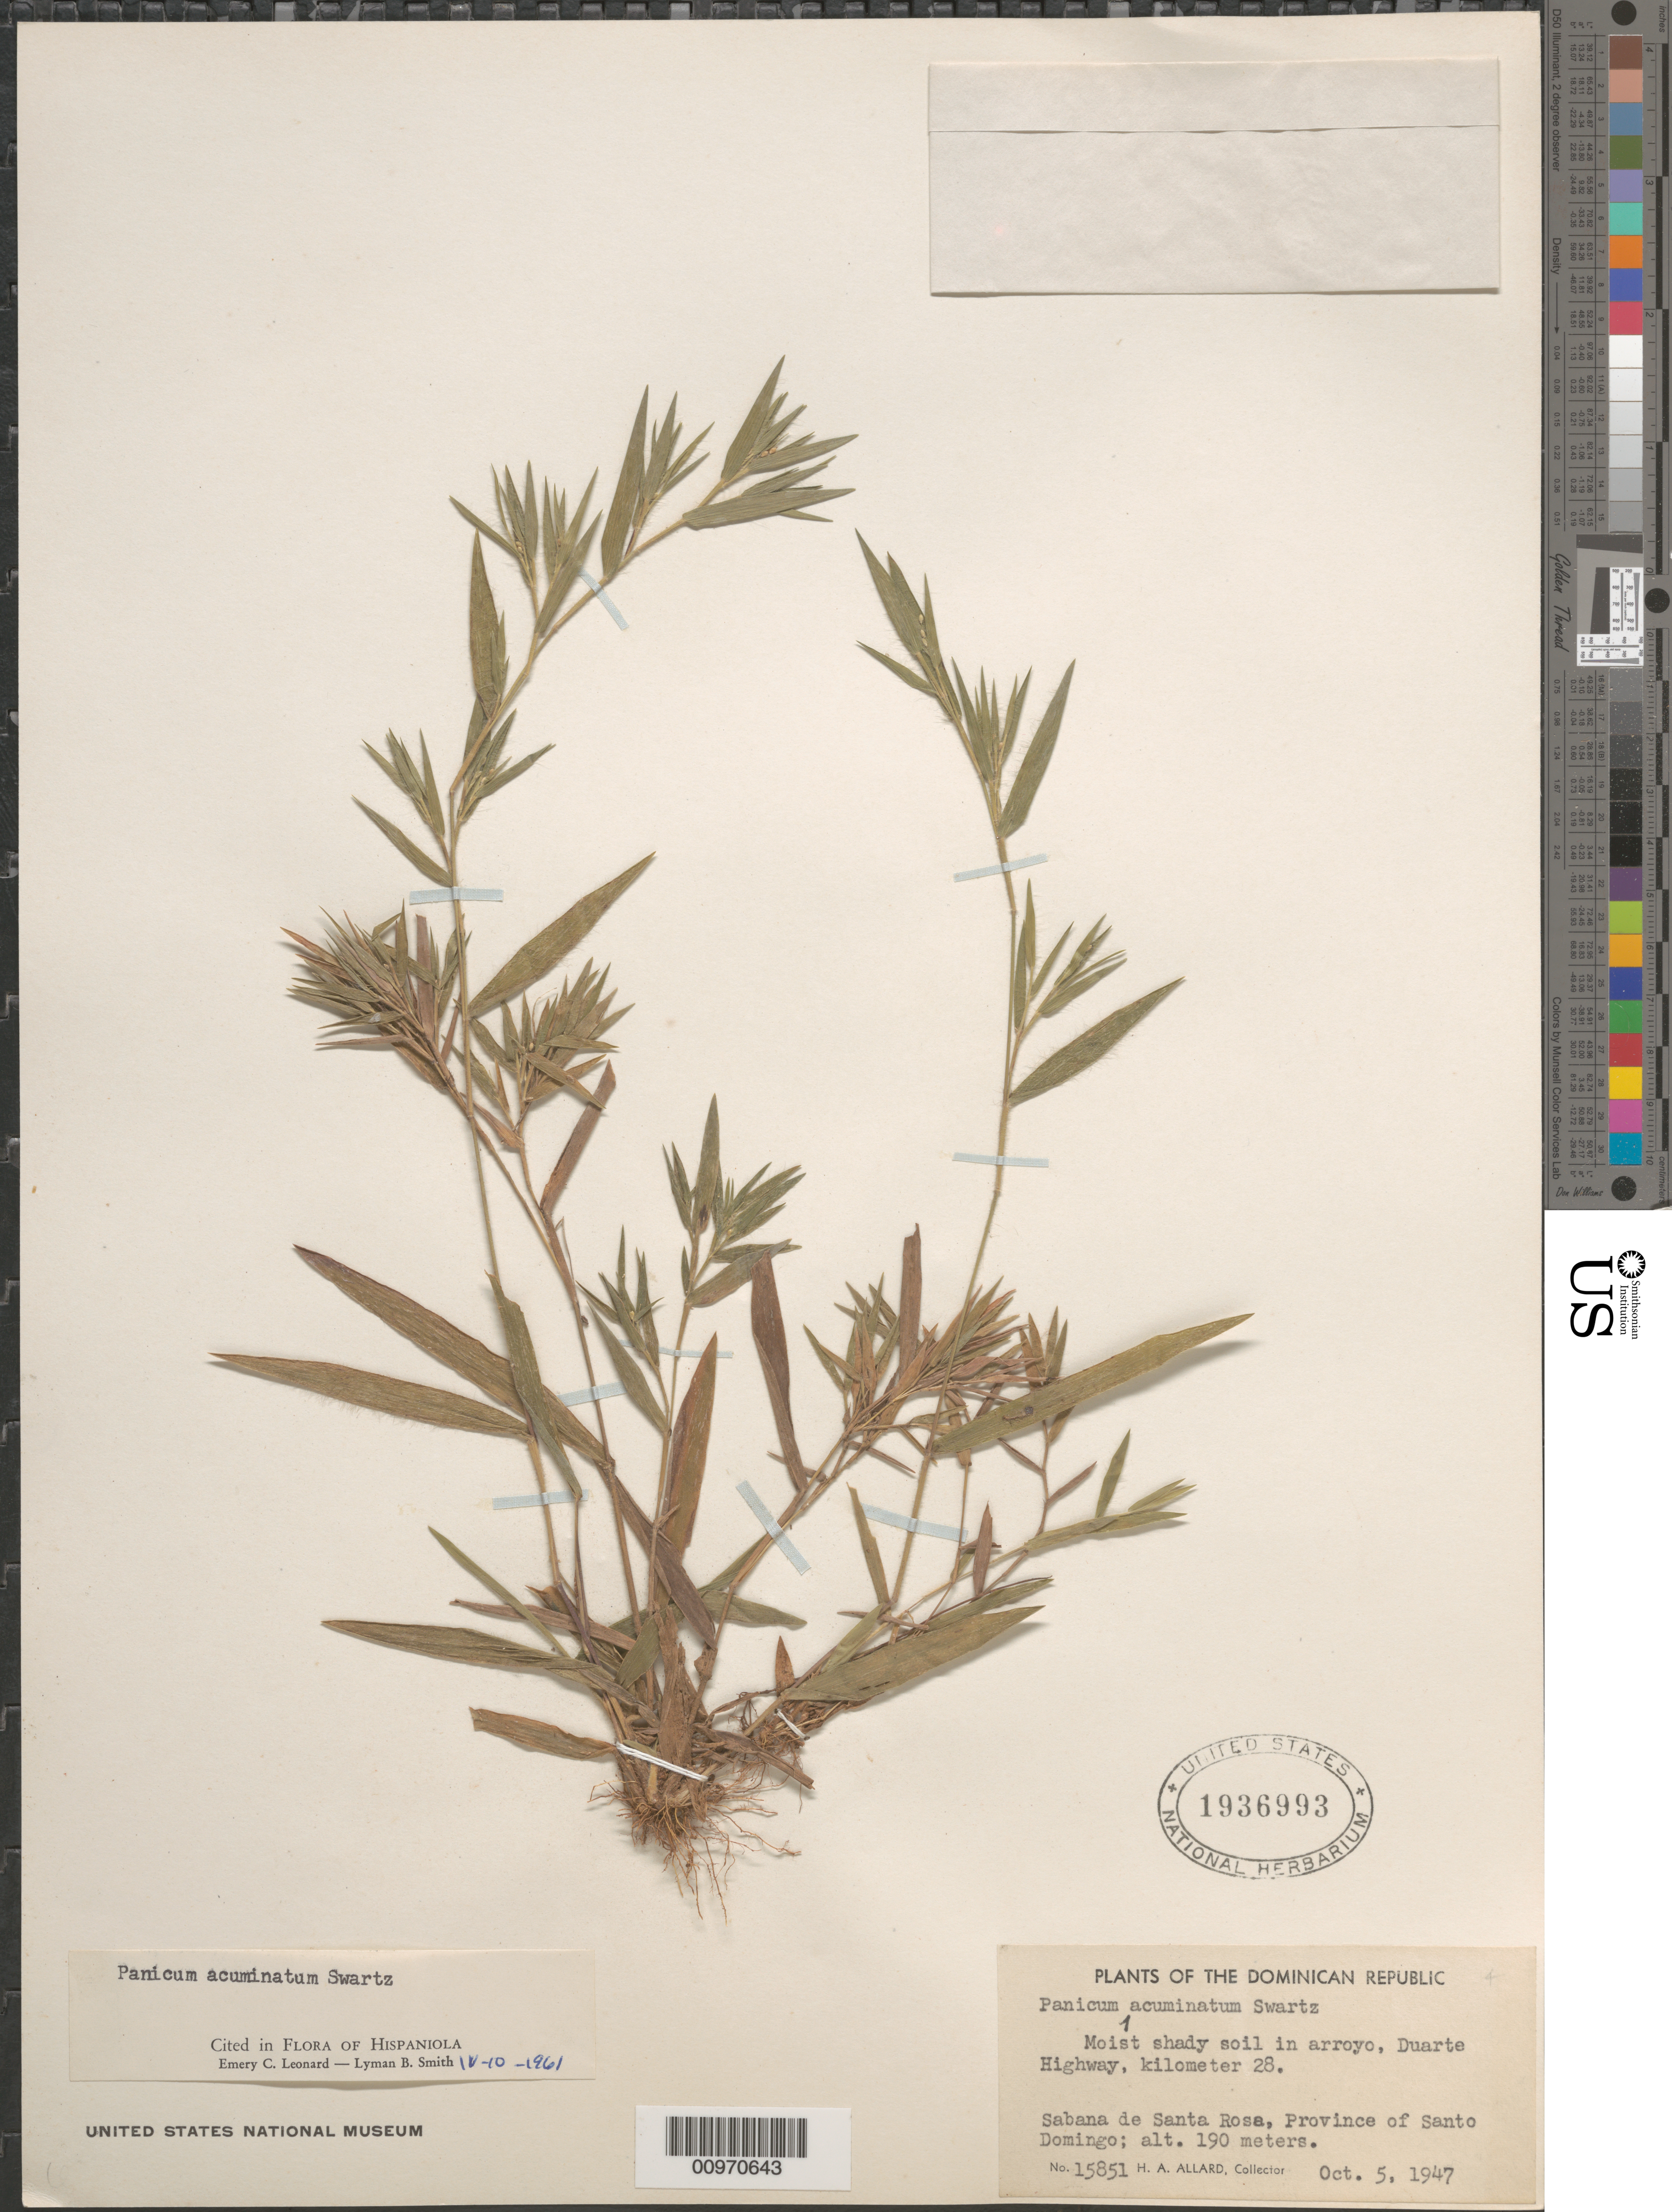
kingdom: Plantae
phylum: Tracheophyta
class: Liliopsida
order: Poales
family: Poaceae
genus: Panicum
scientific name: Panicum acuminatum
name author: Sw.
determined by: Leonard, E. C.; Smith, L. B.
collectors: H. A. Allard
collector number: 15851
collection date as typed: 05 Oct 1947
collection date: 1947-10-05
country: Dominican Republic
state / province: Santo Domingo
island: Hispaniola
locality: Sabana de Santa Rosa; Duarte Highway, km 28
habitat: Moist shady soil in arroyo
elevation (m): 190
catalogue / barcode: US 1936993